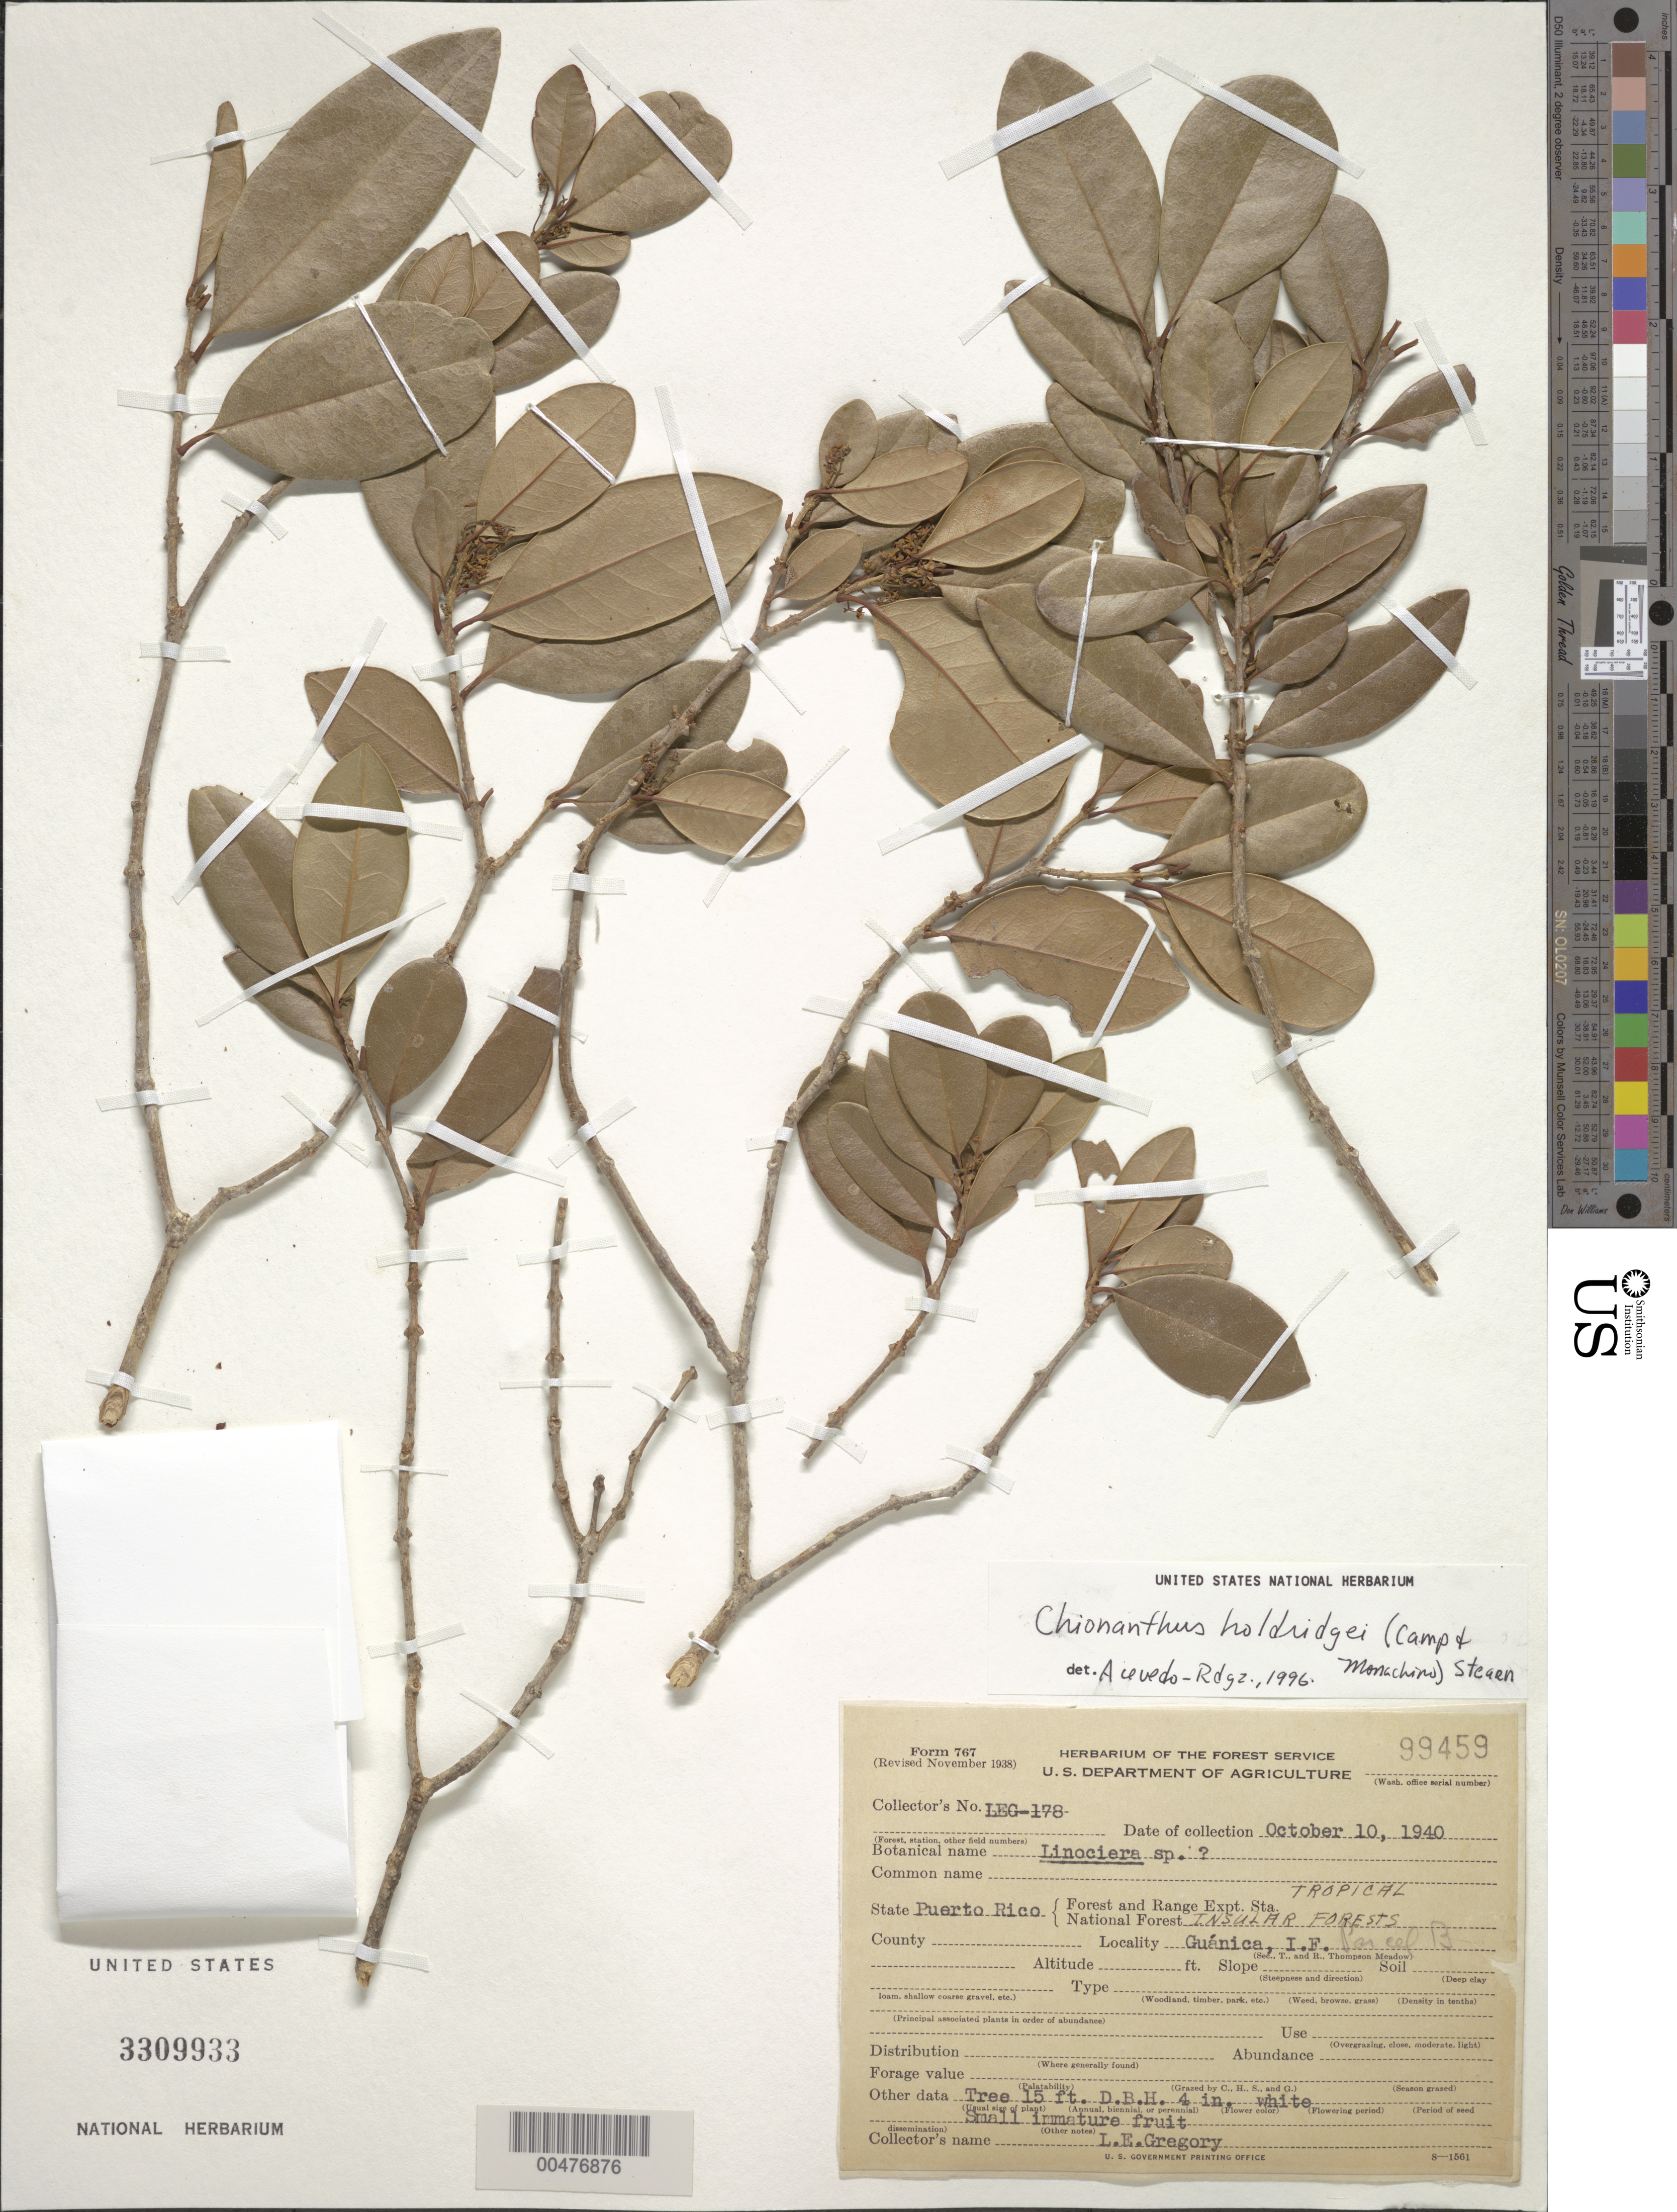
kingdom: Plantae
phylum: Tracheophyta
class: Liliopsida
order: Commelinales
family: Commelinaceae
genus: Commelina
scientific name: Commelina erecta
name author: L.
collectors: H. F. A. von Eggers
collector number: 178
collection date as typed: Dec 1882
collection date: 1882-12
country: U.S. Virgin Islands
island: St. Thomas Island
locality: Sugar Estate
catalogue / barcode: US 3309933